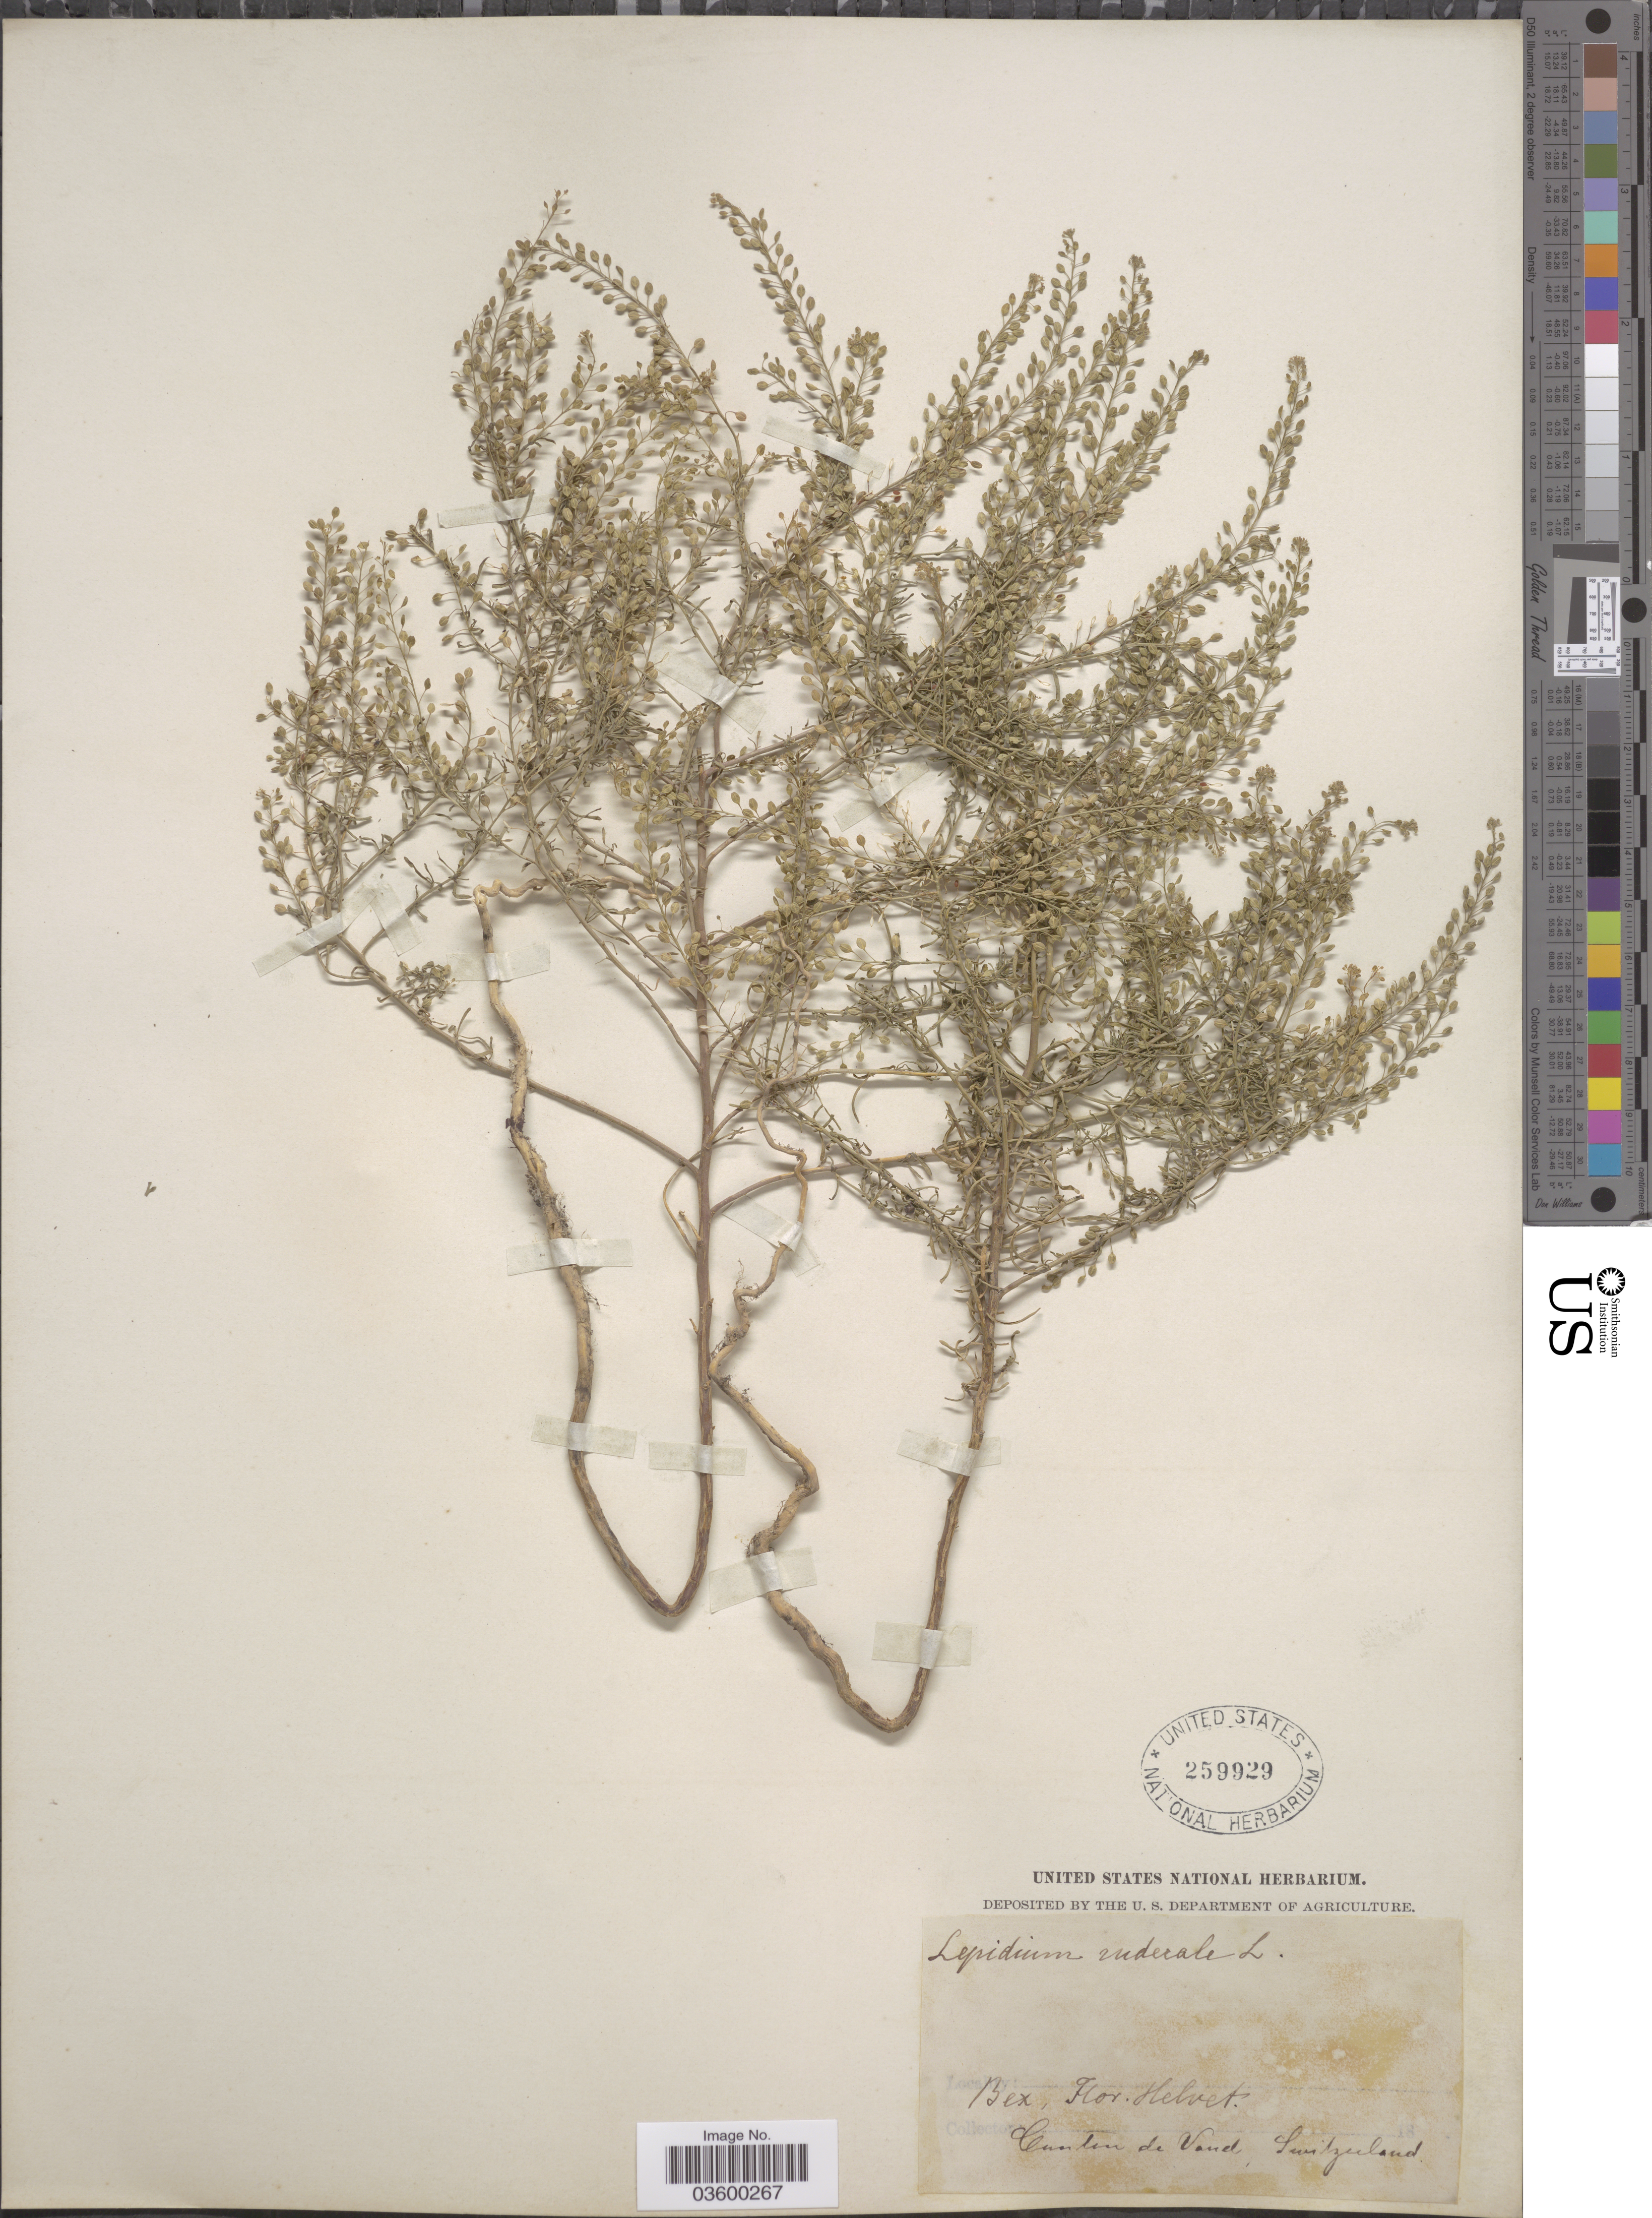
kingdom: Plantae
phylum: Tracheophyta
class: Magnoliopsida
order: Brassicales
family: Brassicaceae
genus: Lepidium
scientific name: Lepidium ruderale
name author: Burm. f.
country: Switzerland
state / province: Vaud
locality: Bex, Helvet. Canton de Vaud.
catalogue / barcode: US 259929